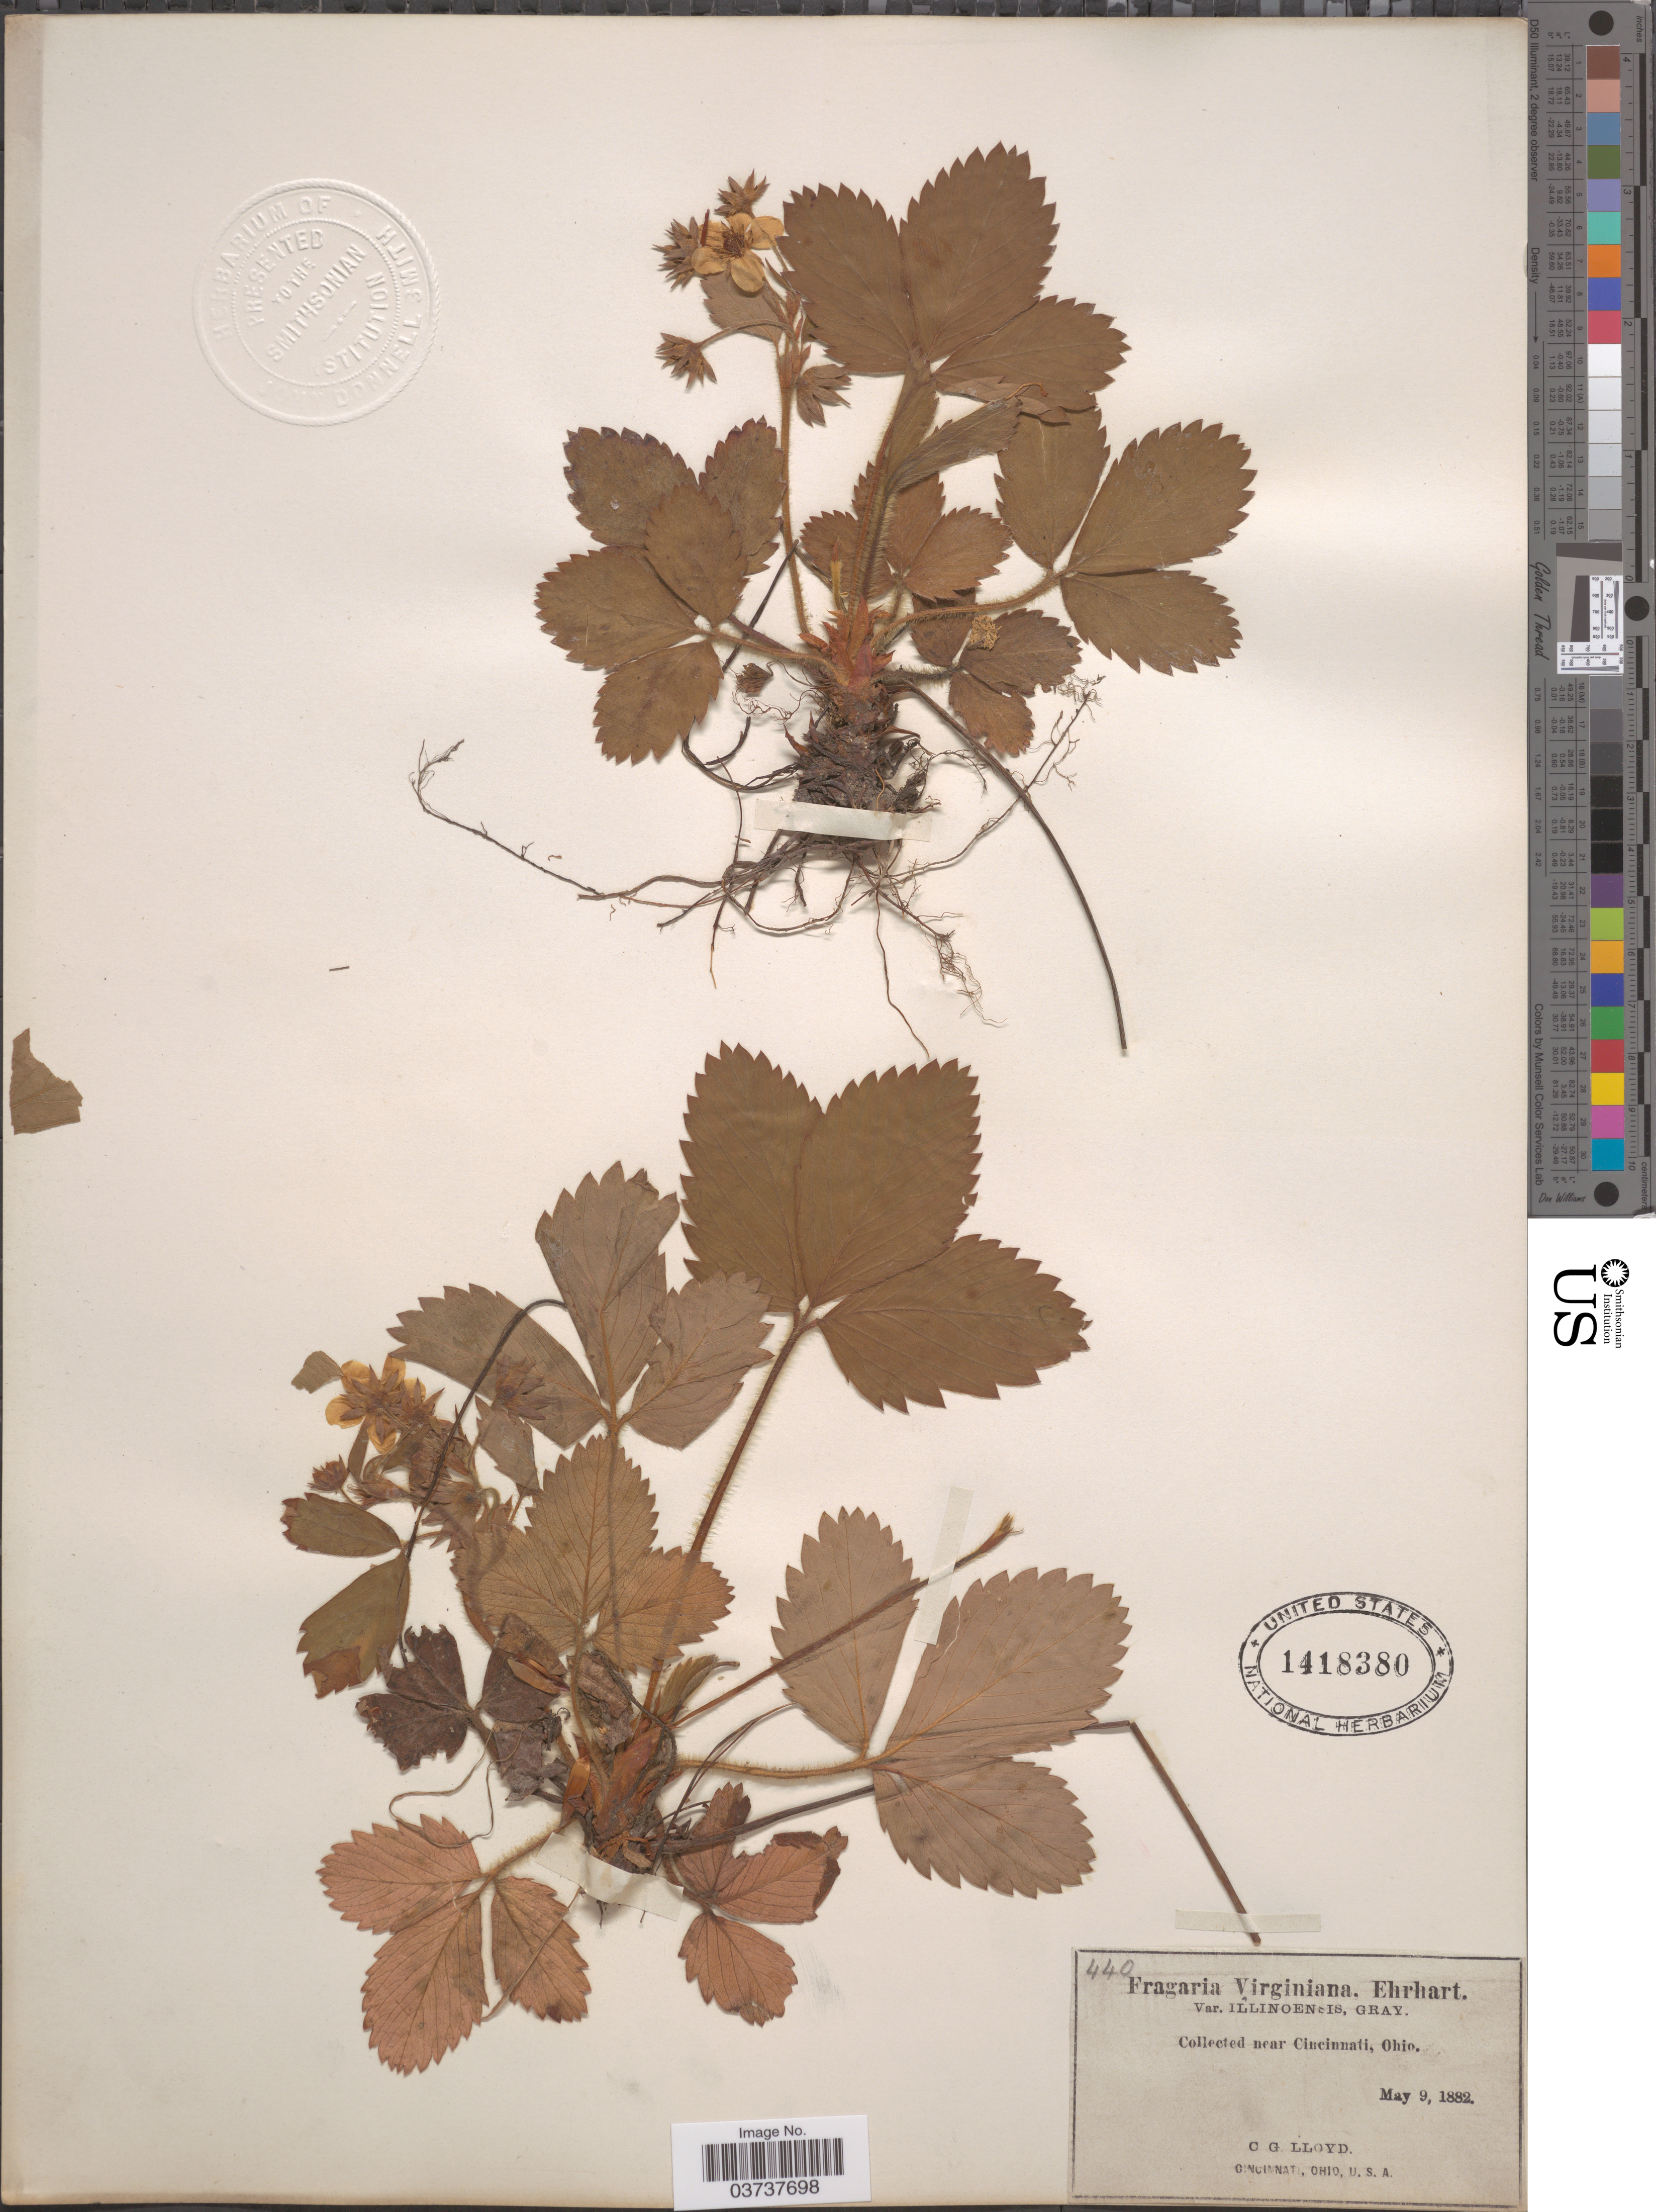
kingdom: Plantae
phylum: Tracheophyta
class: Magnoliopsida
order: Rosales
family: Rosaceae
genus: Fragaria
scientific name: Fragaria virginiana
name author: Mill.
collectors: C. G. Lloyd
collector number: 440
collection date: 1882-05-09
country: United States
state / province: Ohio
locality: Near Cincinnati.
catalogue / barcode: US 1418380